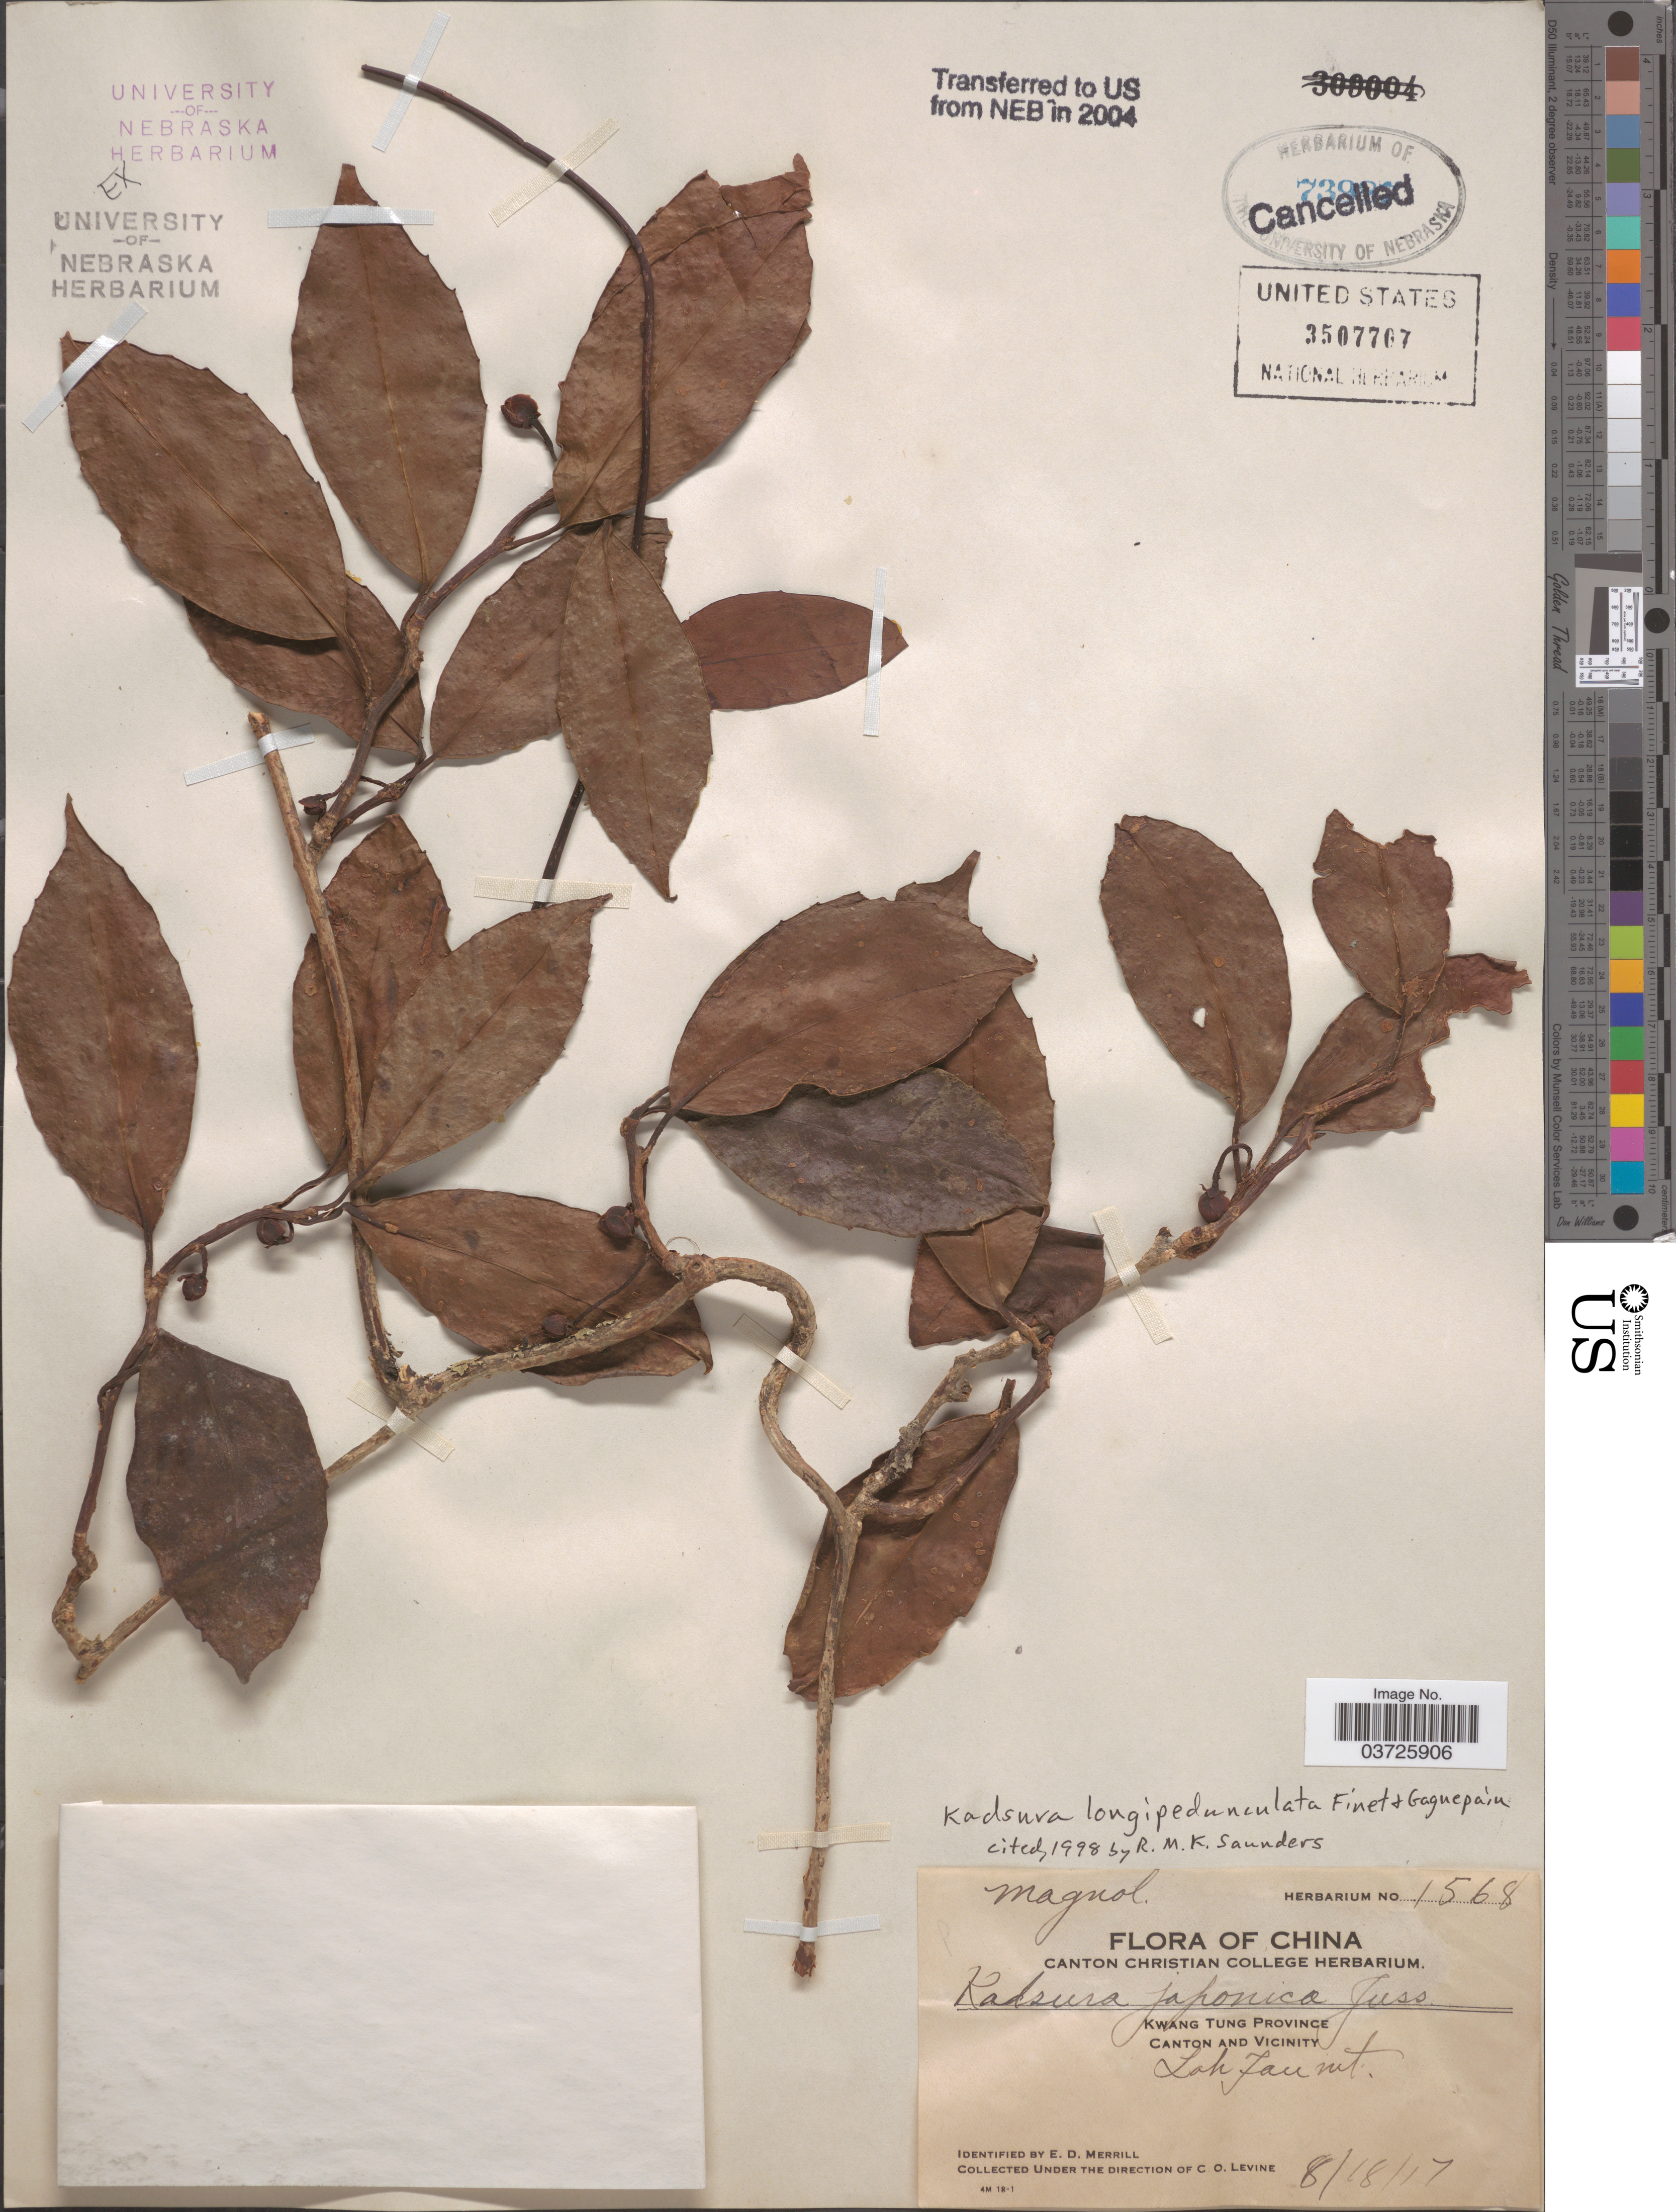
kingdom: Plantae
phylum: Tracheophyta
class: Magnoliopsida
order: Austrobaileyales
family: Schisandraceae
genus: Kadsura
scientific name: Kadsura longepedunculata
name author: Finet & Gagnep.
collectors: C. O. Levine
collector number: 1568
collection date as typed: Transcribed d/m/y: 18/8/17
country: China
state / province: Guangdong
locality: Kwang Tung Province. Canton and Vicinity. Loh Fau Mt.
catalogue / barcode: US 3507707